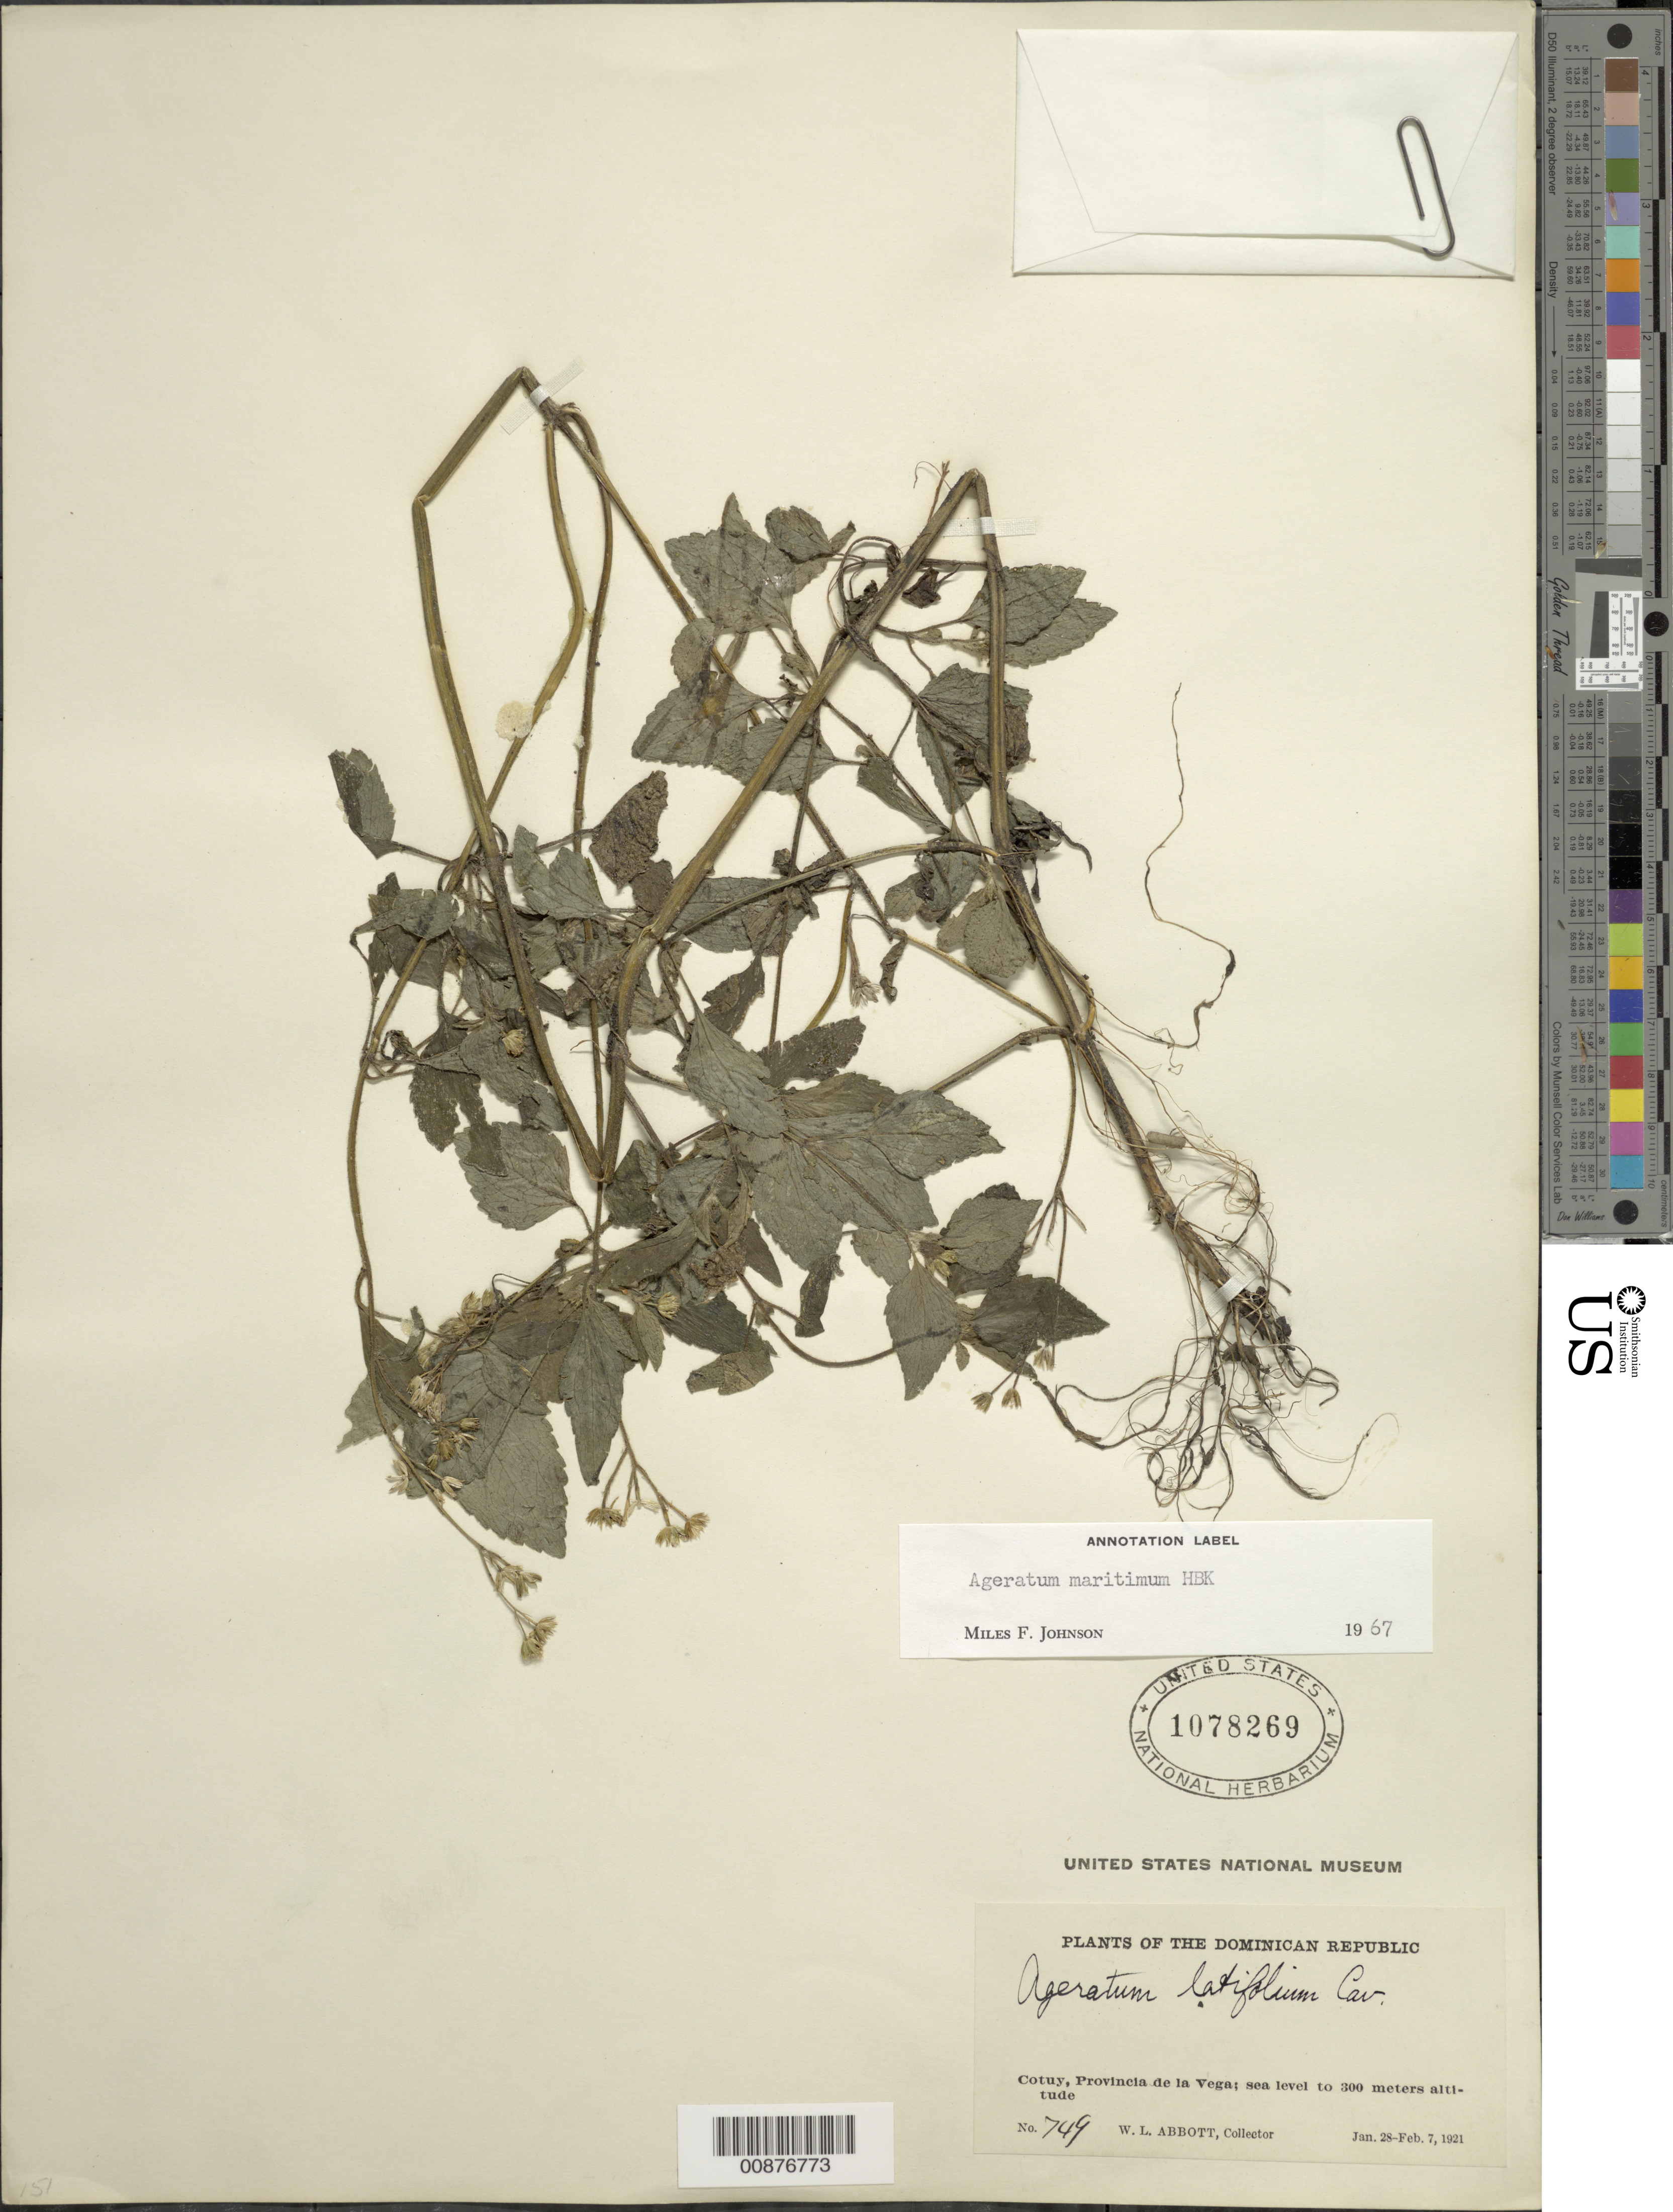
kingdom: Plantae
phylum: Tracheophyta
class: Magnoliopsida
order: Asterales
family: Asteraceae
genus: Ageratum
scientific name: Ageratum maritimum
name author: Kunth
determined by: Johnson, M. F.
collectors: W. L. Abbott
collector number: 749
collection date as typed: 28 Jan 1921 to 07 Feb 1921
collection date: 1921-01-28/1921-02-07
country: Dominican Republic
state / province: La Vega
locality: Cotuy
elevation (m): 0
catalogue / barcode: US 1078269